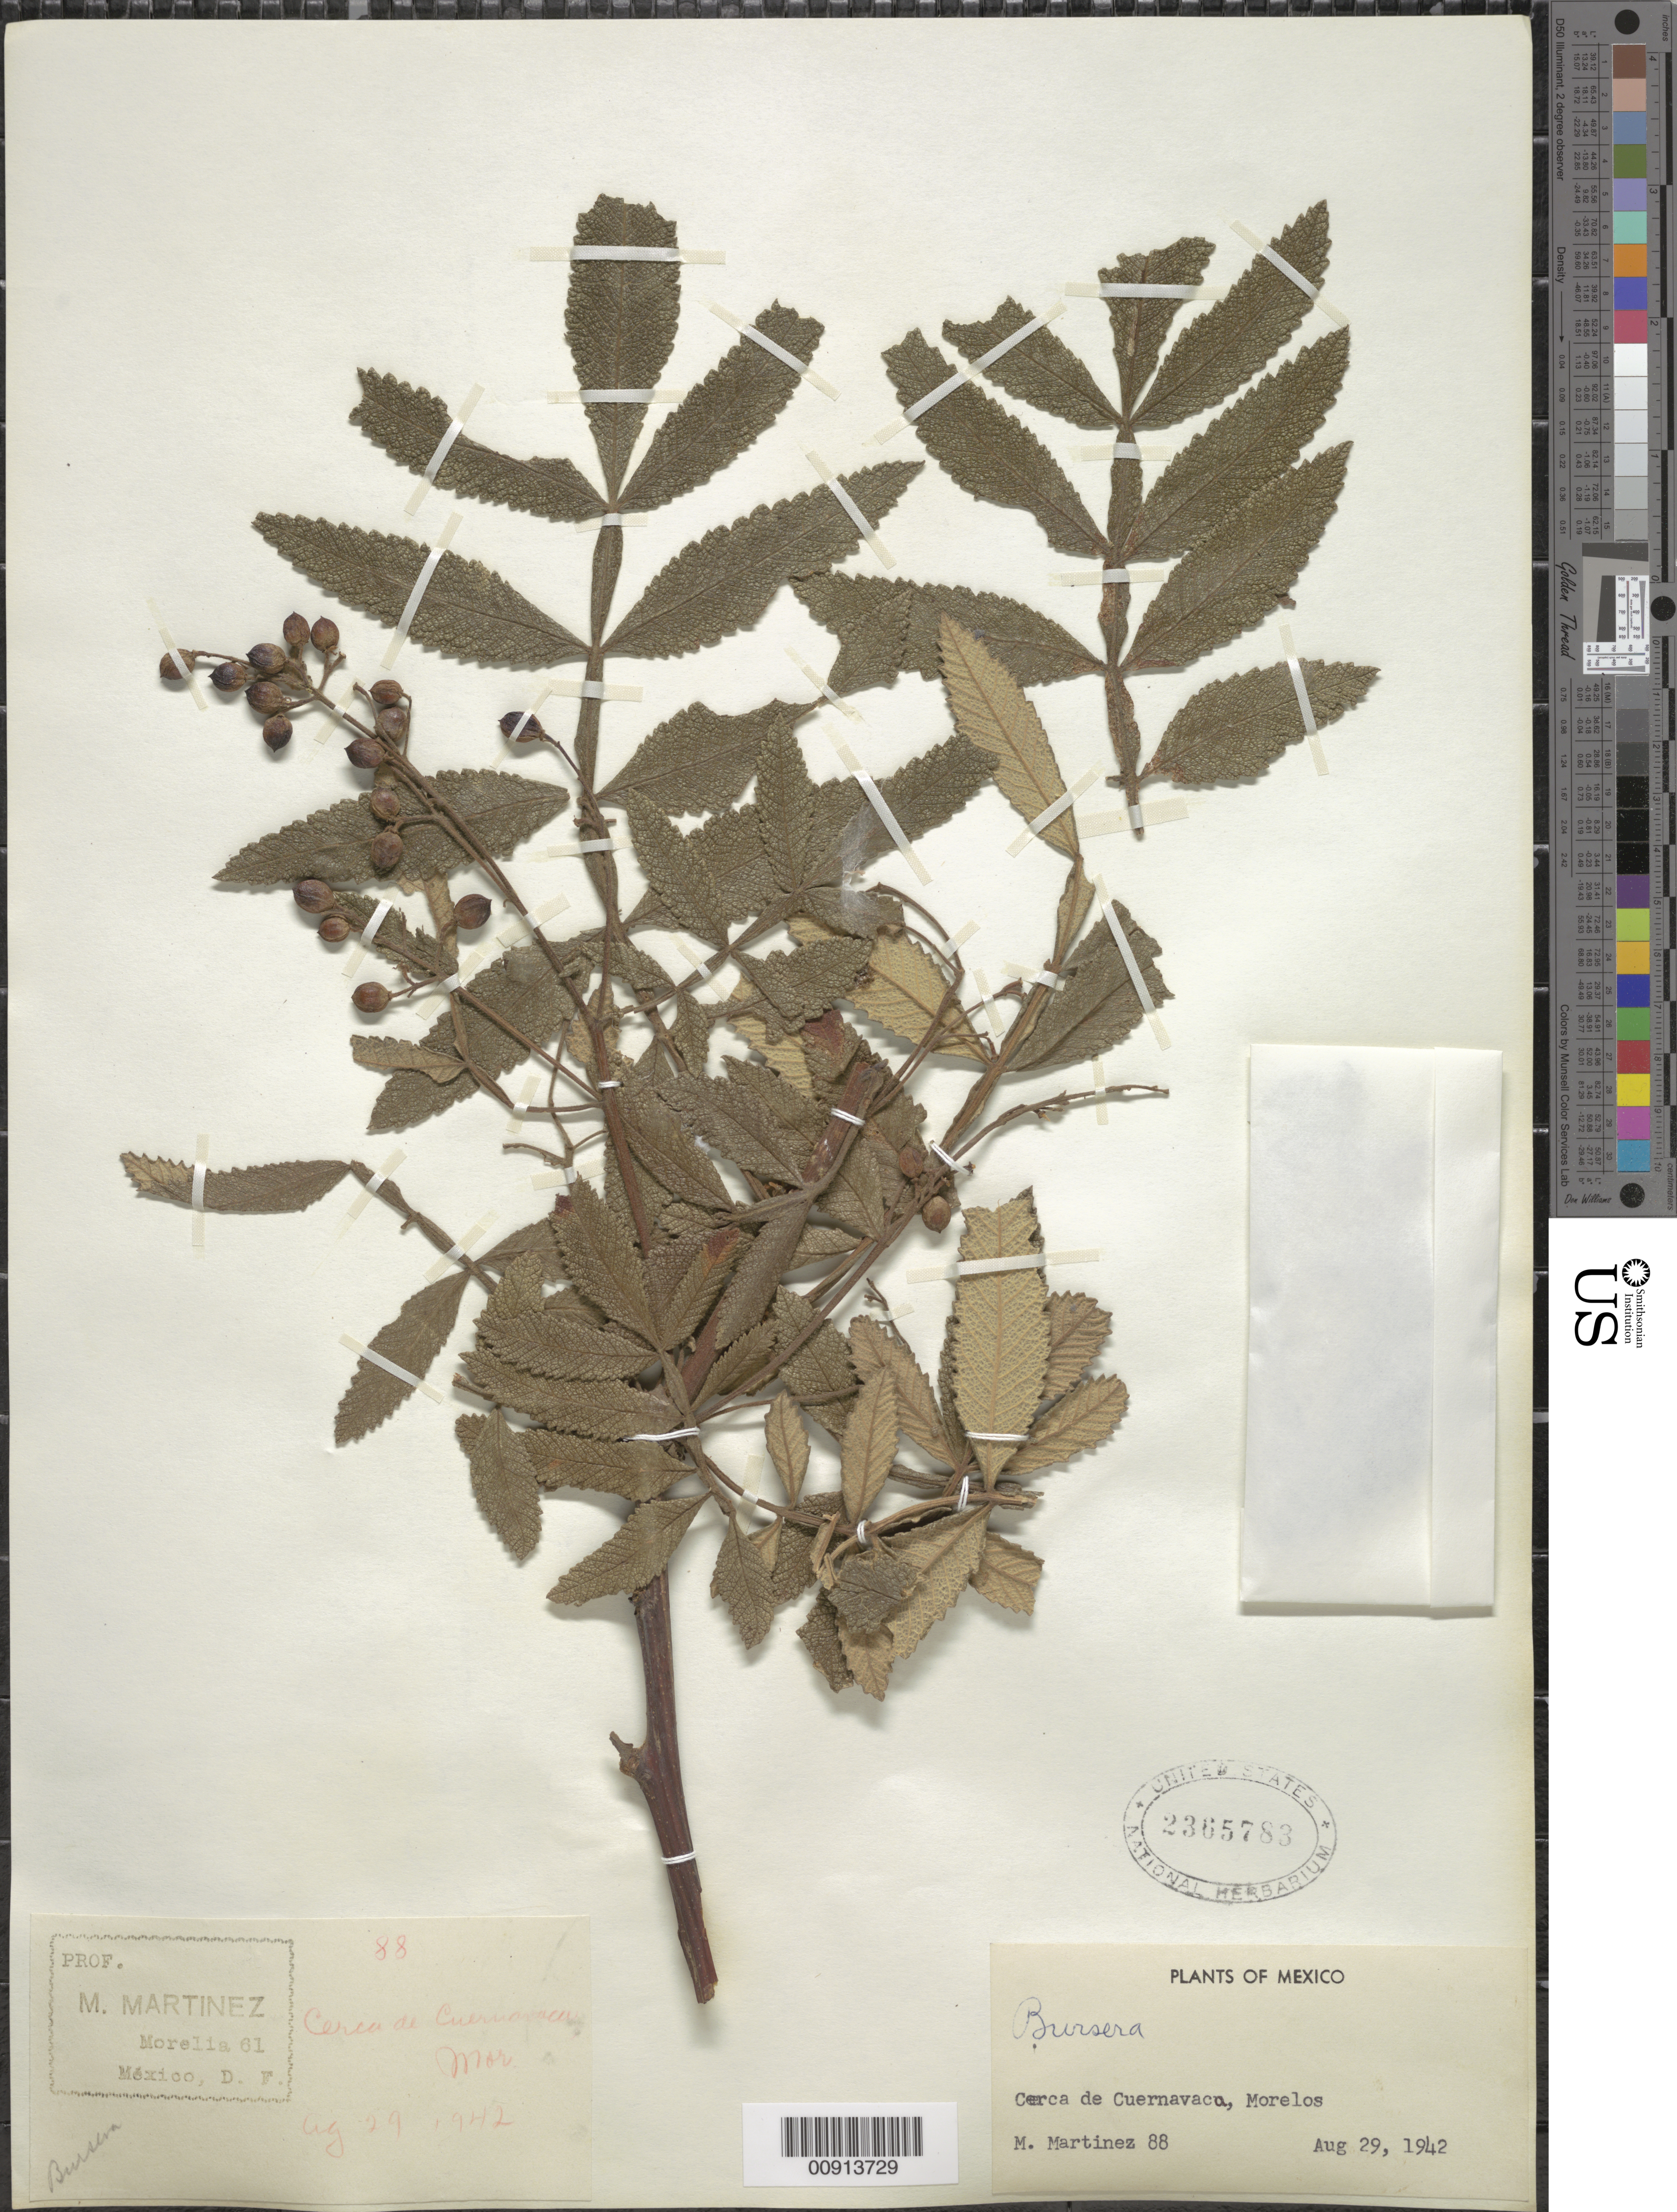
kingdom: Plantae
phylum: Tracheophyta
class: Magnoliopsida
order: Sapindales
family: Burseraceae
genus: Bursera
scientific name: Bursera jorullensis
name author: (Kunth) Engl.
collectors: M. Martinez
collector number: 88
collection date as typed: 29 Aug 1942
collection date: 1942-08-29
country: Mexico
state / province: Morelos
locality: Cerca de Cuernavaca, Morelos.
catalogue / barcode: US 2365783